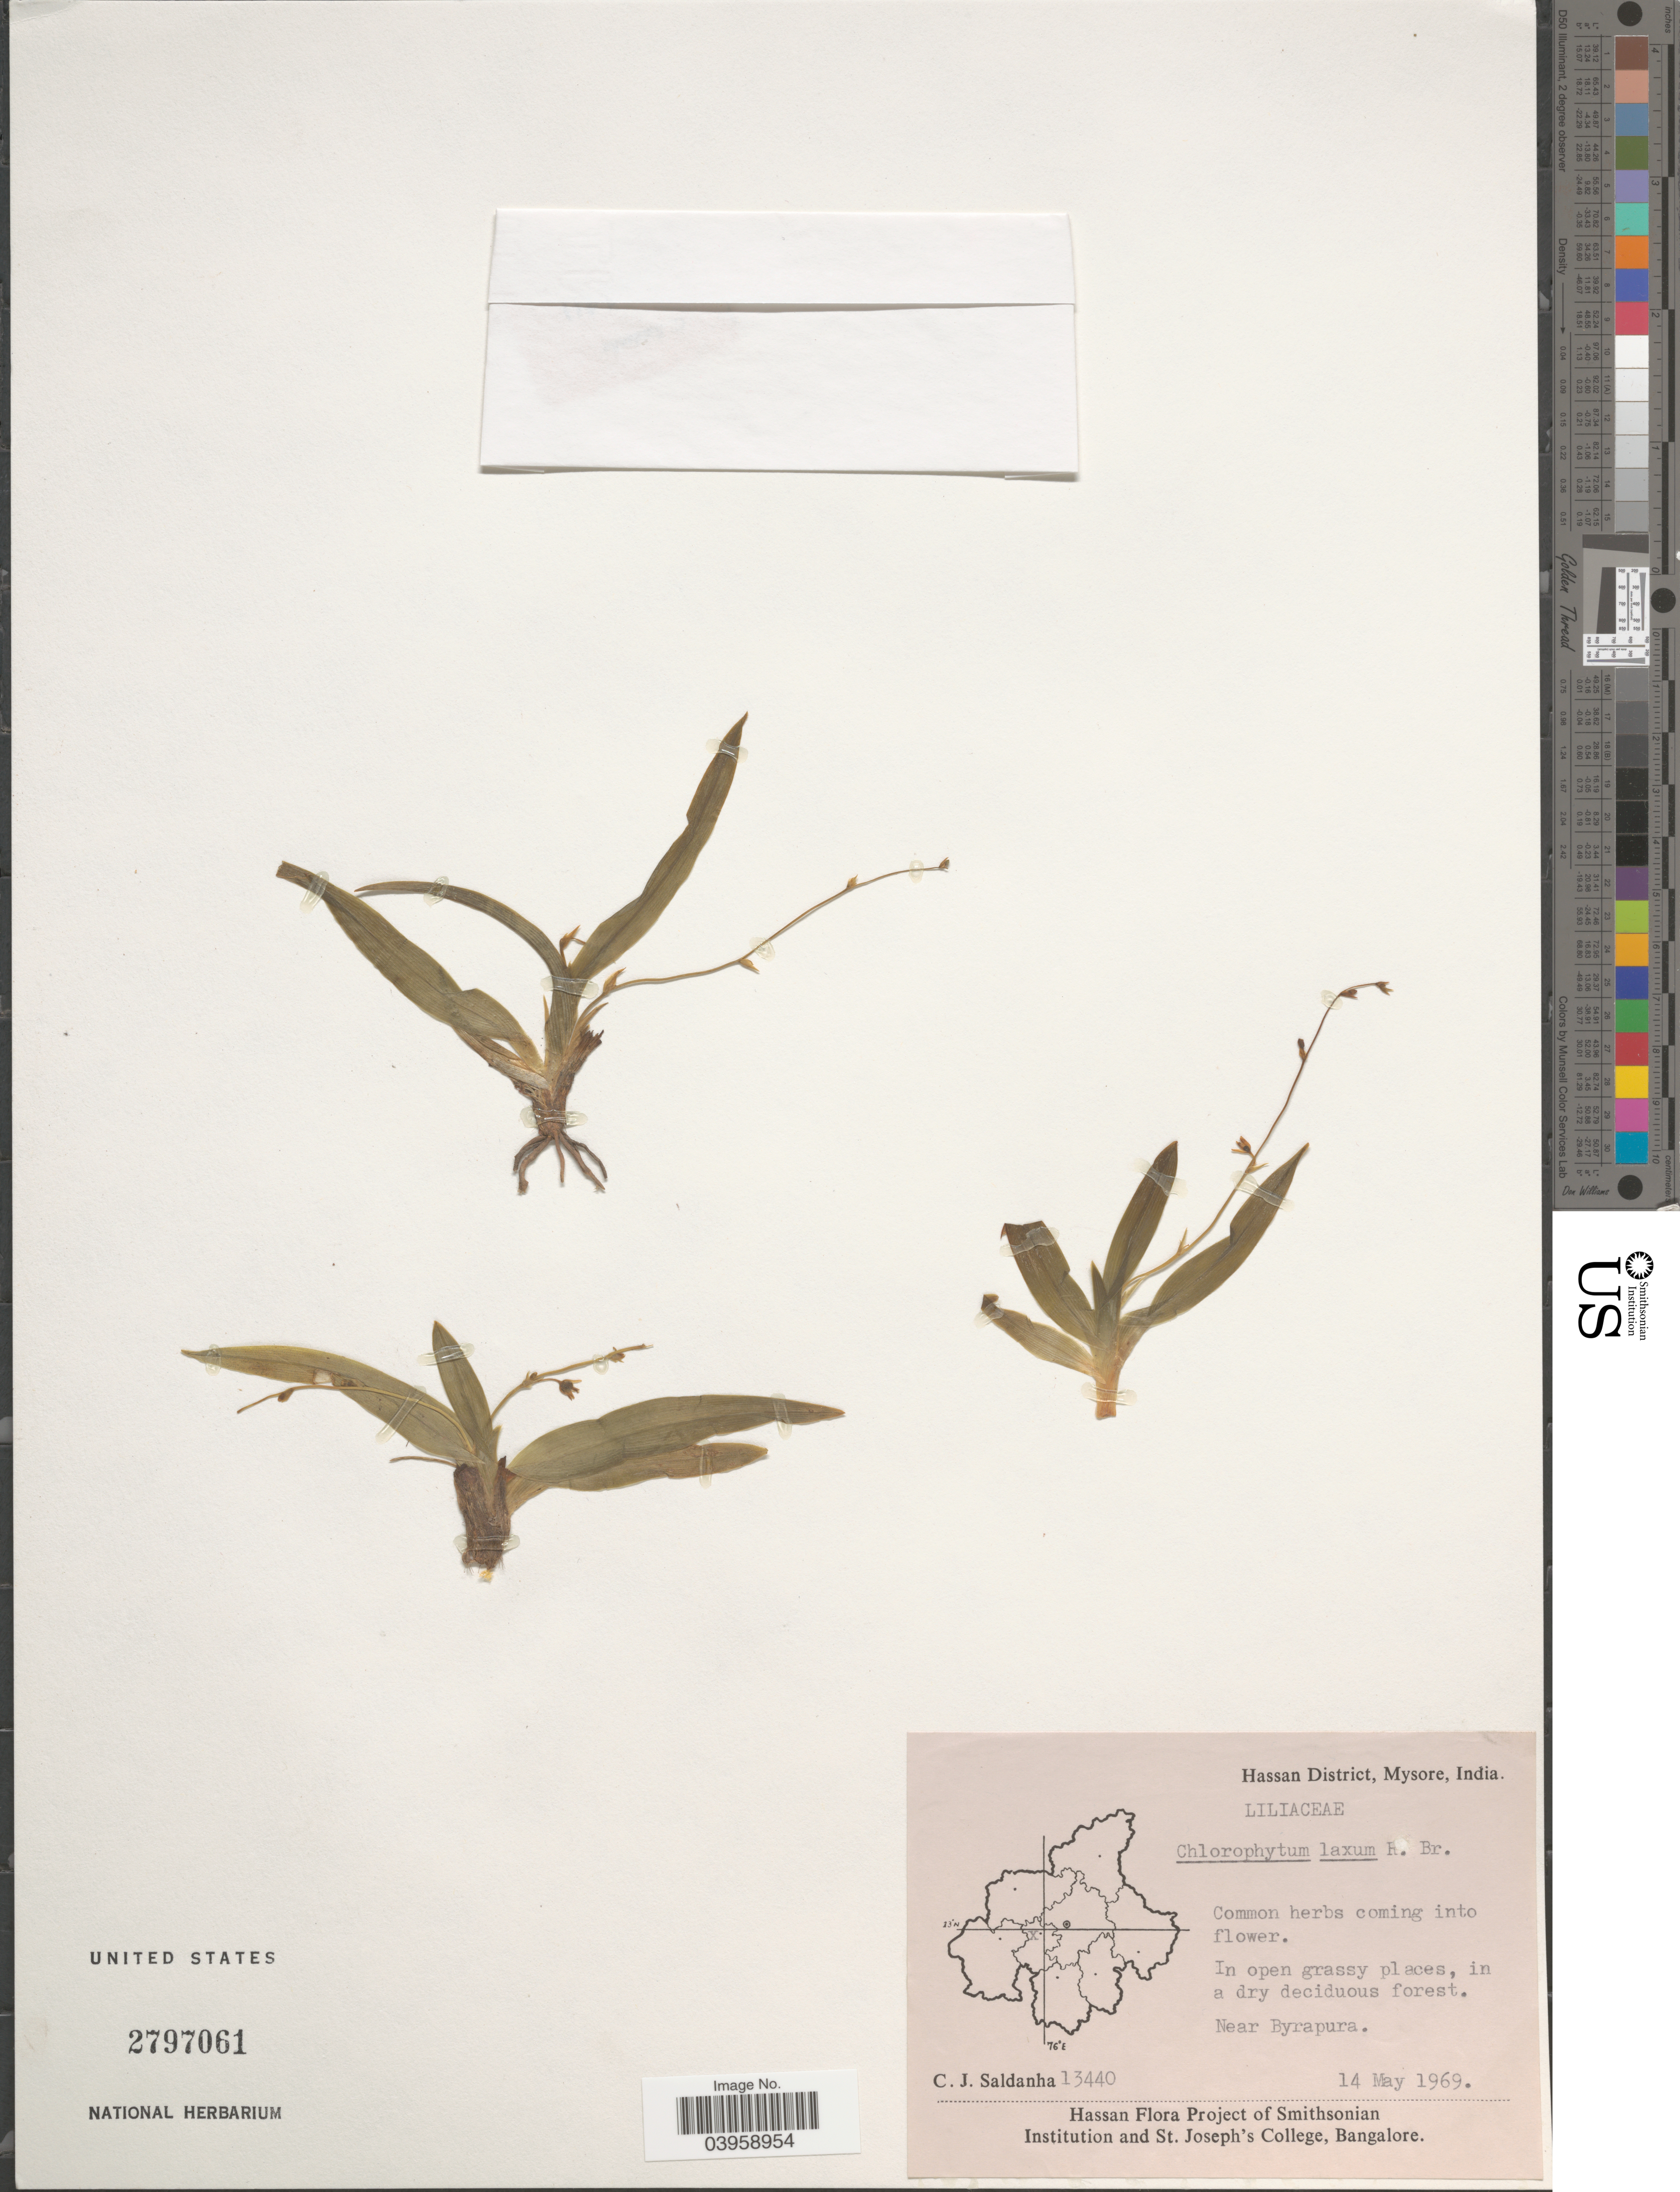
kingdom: Plantae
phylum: Tracheophyta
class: Liliopsida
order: Asparagales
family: Asparagaceae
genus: Chlorophytum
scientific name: Chlorophytum laxum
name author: R. Br.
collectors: C. J. Saldanha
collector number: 13440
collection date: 1969-05-14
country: India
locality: Hassan District, Mysore. Near Byrapura.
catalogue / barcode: US 2797061